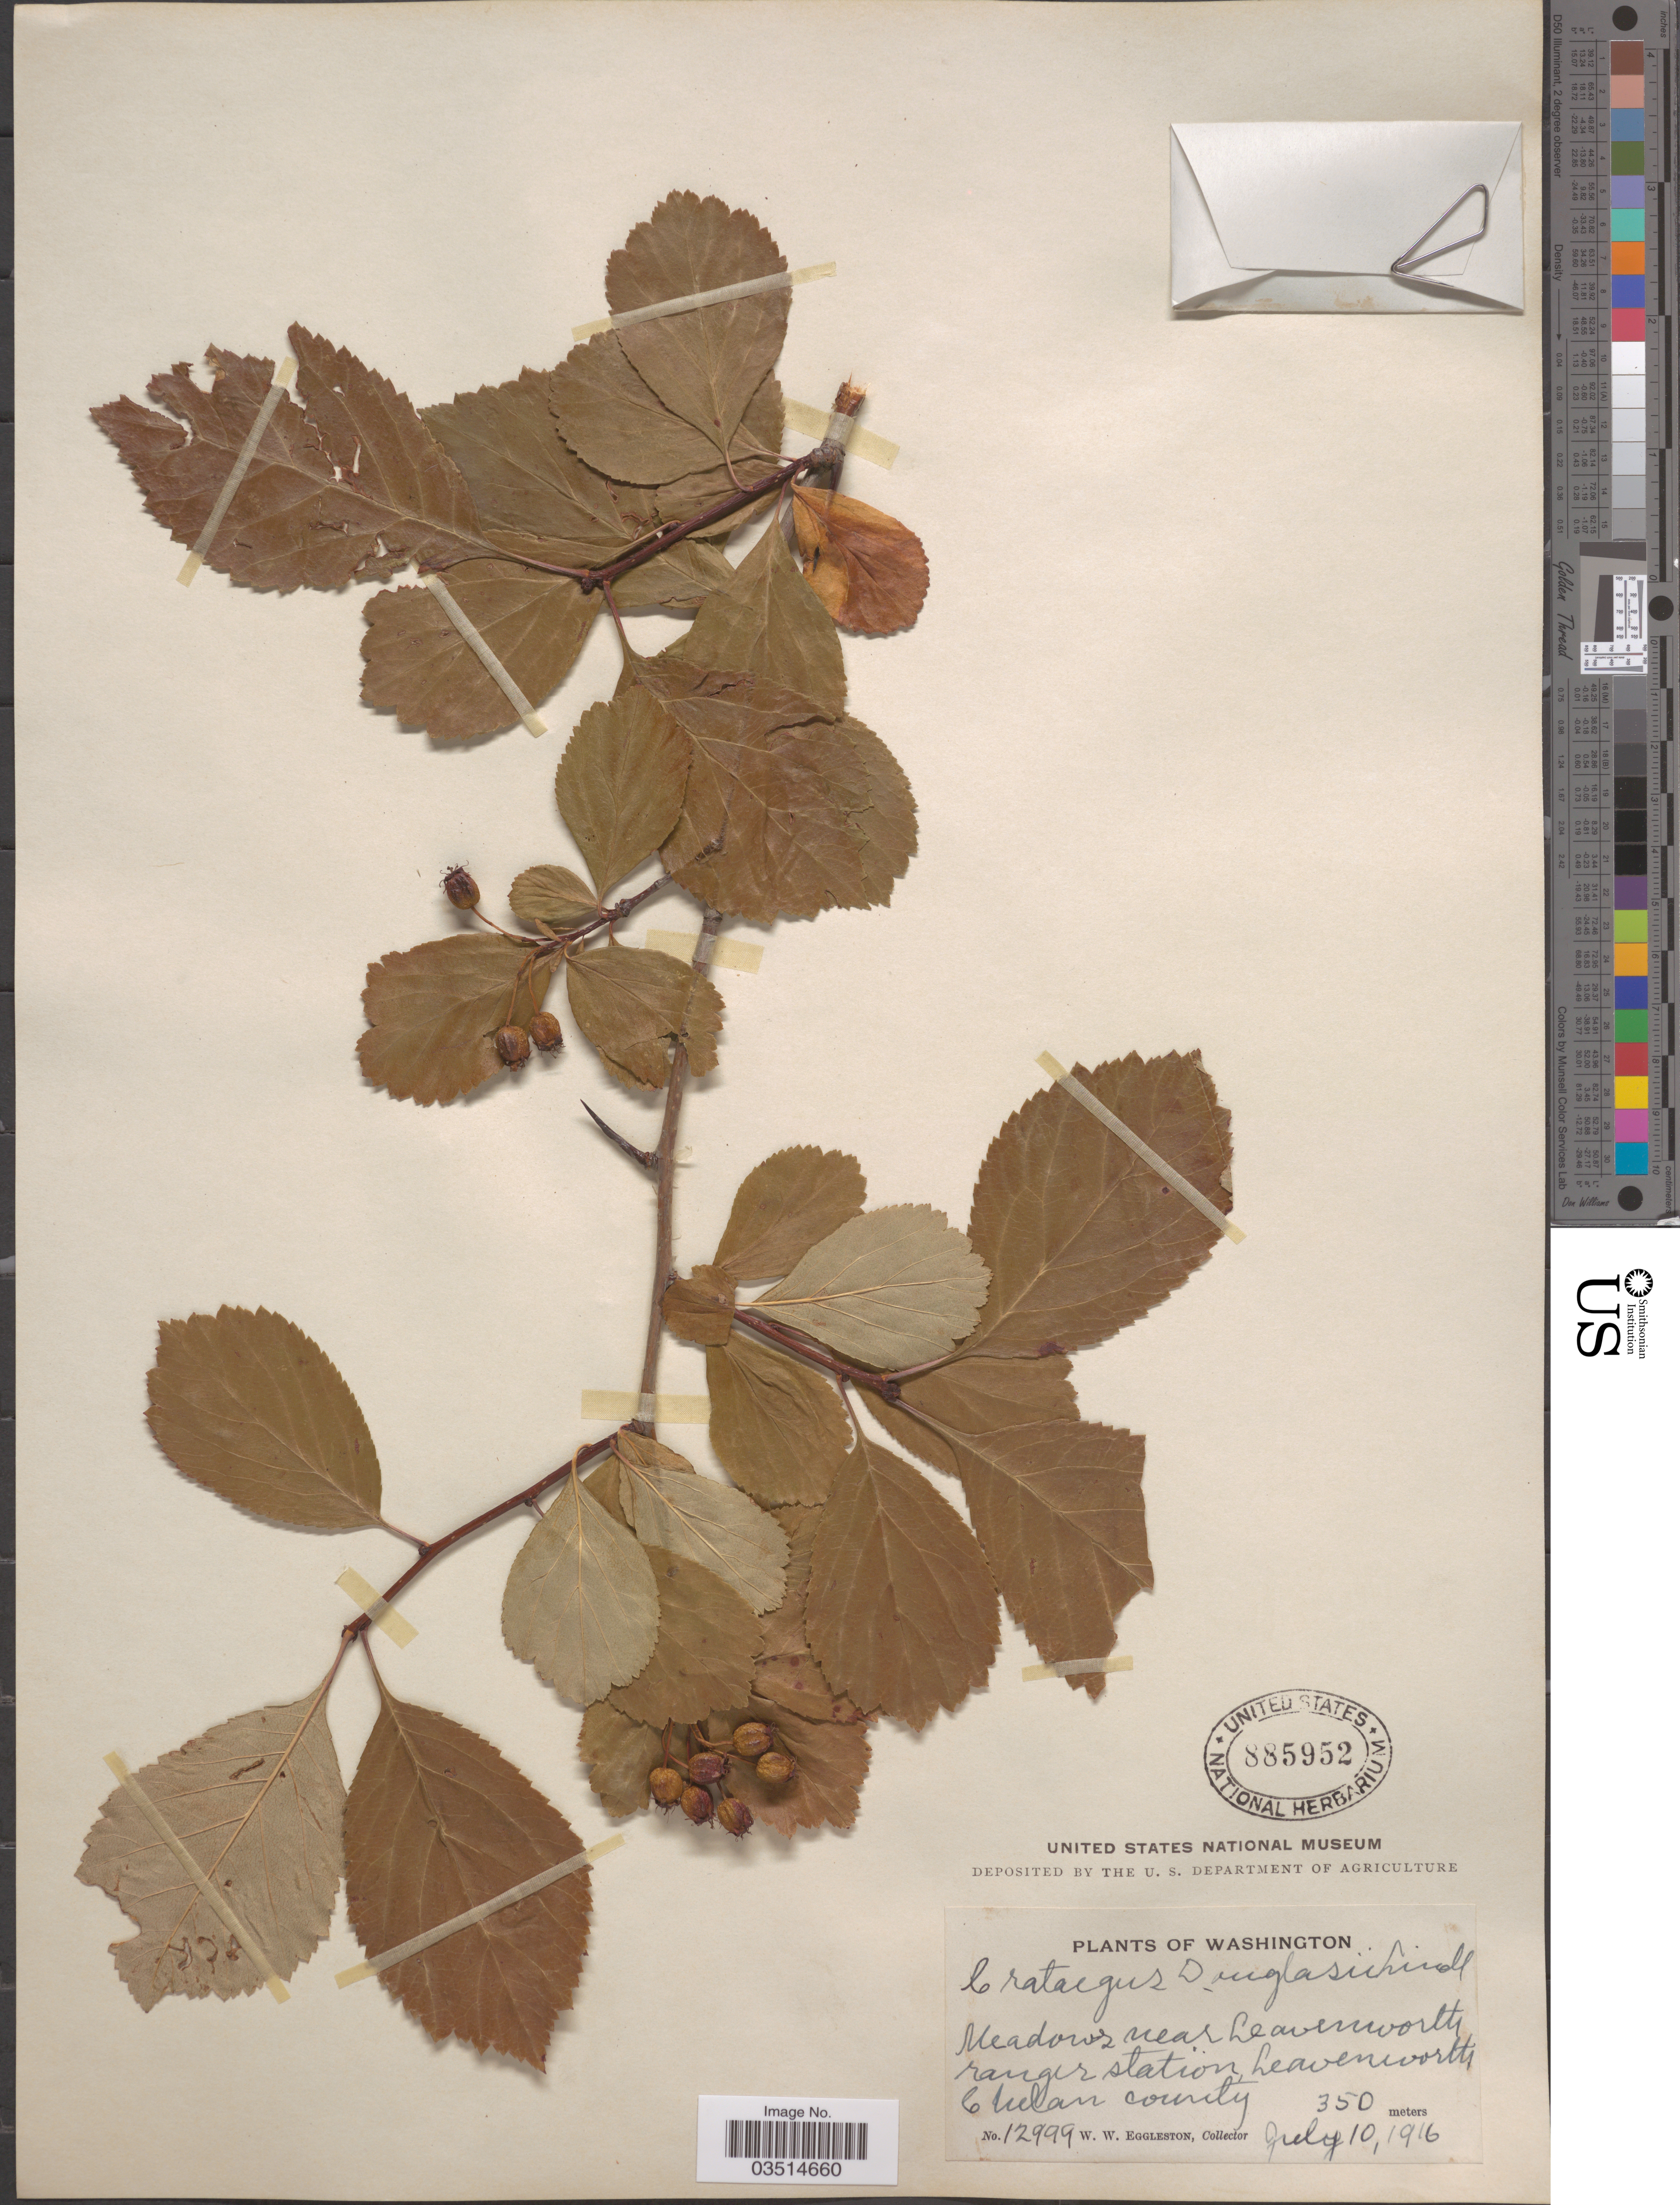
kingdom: Plantae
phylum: Tracheophyta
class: Magnoliopsida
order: Rosales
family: Rosaceae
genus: Crataegus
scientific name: Crataegus douglasii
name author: Lindl.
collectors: W. W. Eggleston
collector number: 12999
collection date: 1916-07-10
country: United States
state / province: Washington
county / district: Chelan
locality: Meadows near Leavenworth ranger station, Leavenworth & Chelan county.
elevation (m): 350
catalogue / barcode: US 885952